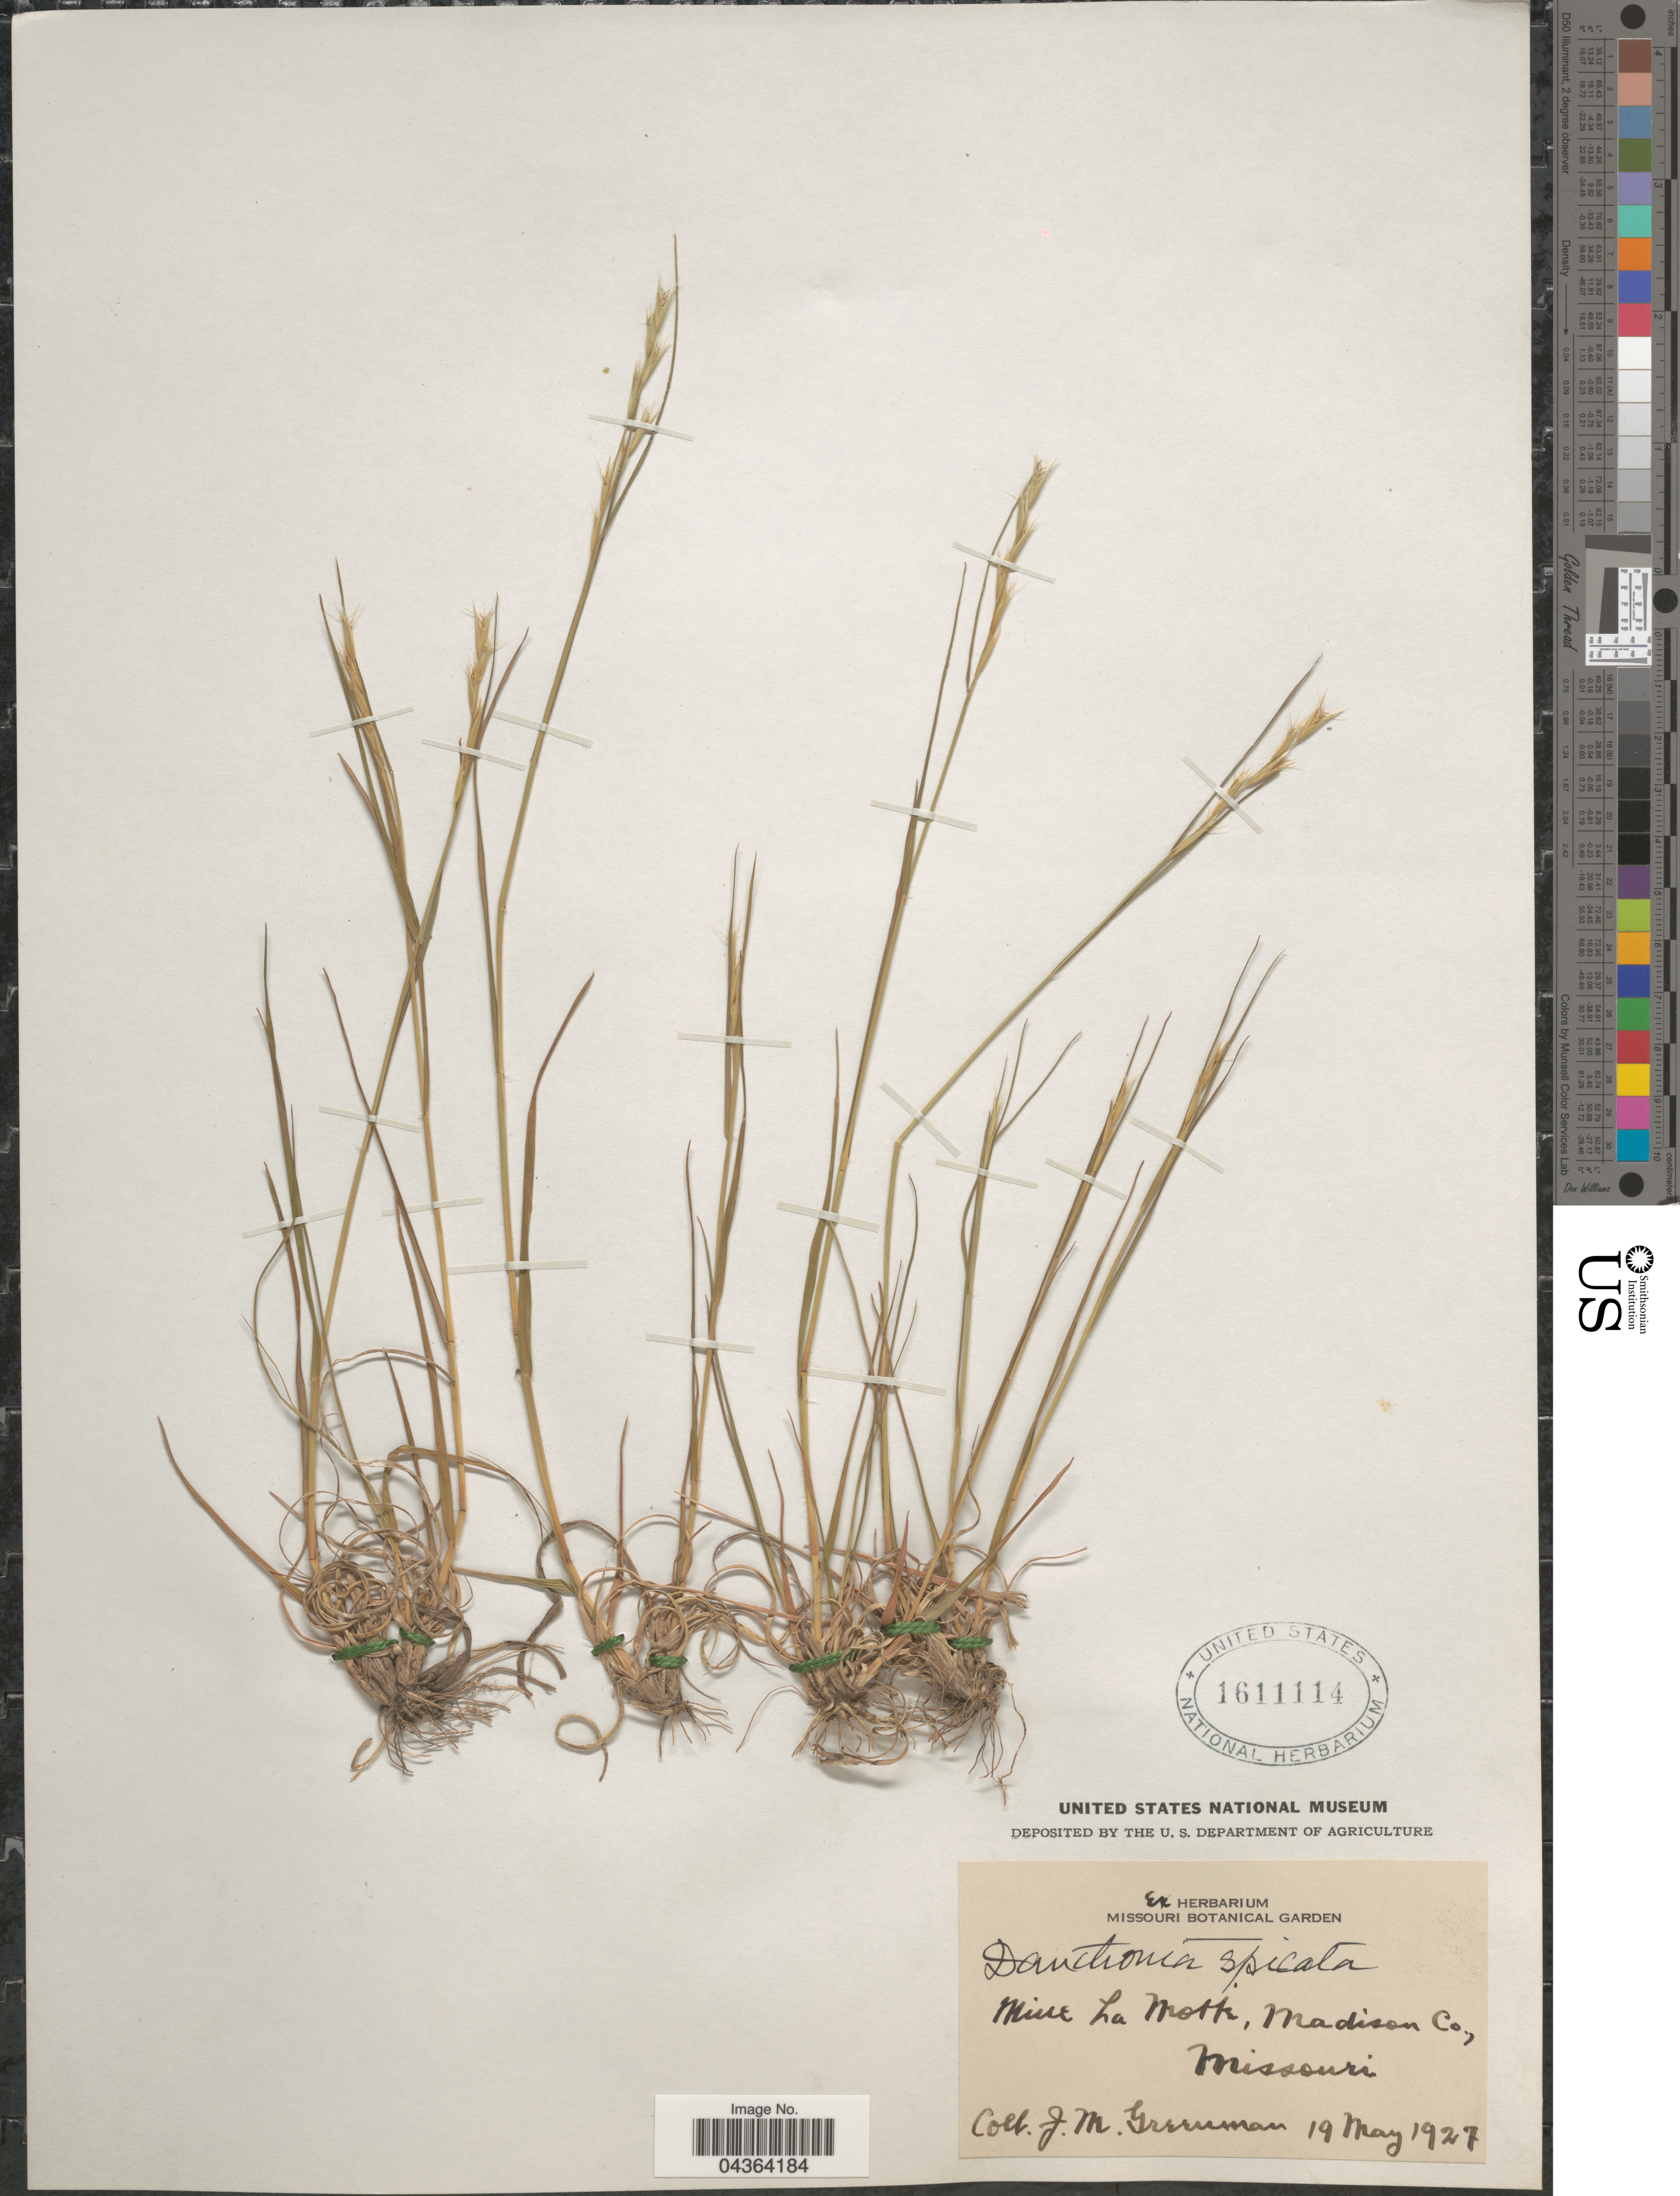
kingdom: Plantae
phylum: Tracheophyta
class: Liliopsida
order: Poales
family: Poaceae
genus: Danthonia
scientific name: Danthonia spicata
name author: (L.) P. Beauv. ex Roem. & Schult.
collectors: J. M. Greenman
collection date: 1927-05-19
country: United States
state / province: Missouri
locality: Mine La Motte, Madison Co.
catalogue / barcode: US 1611114